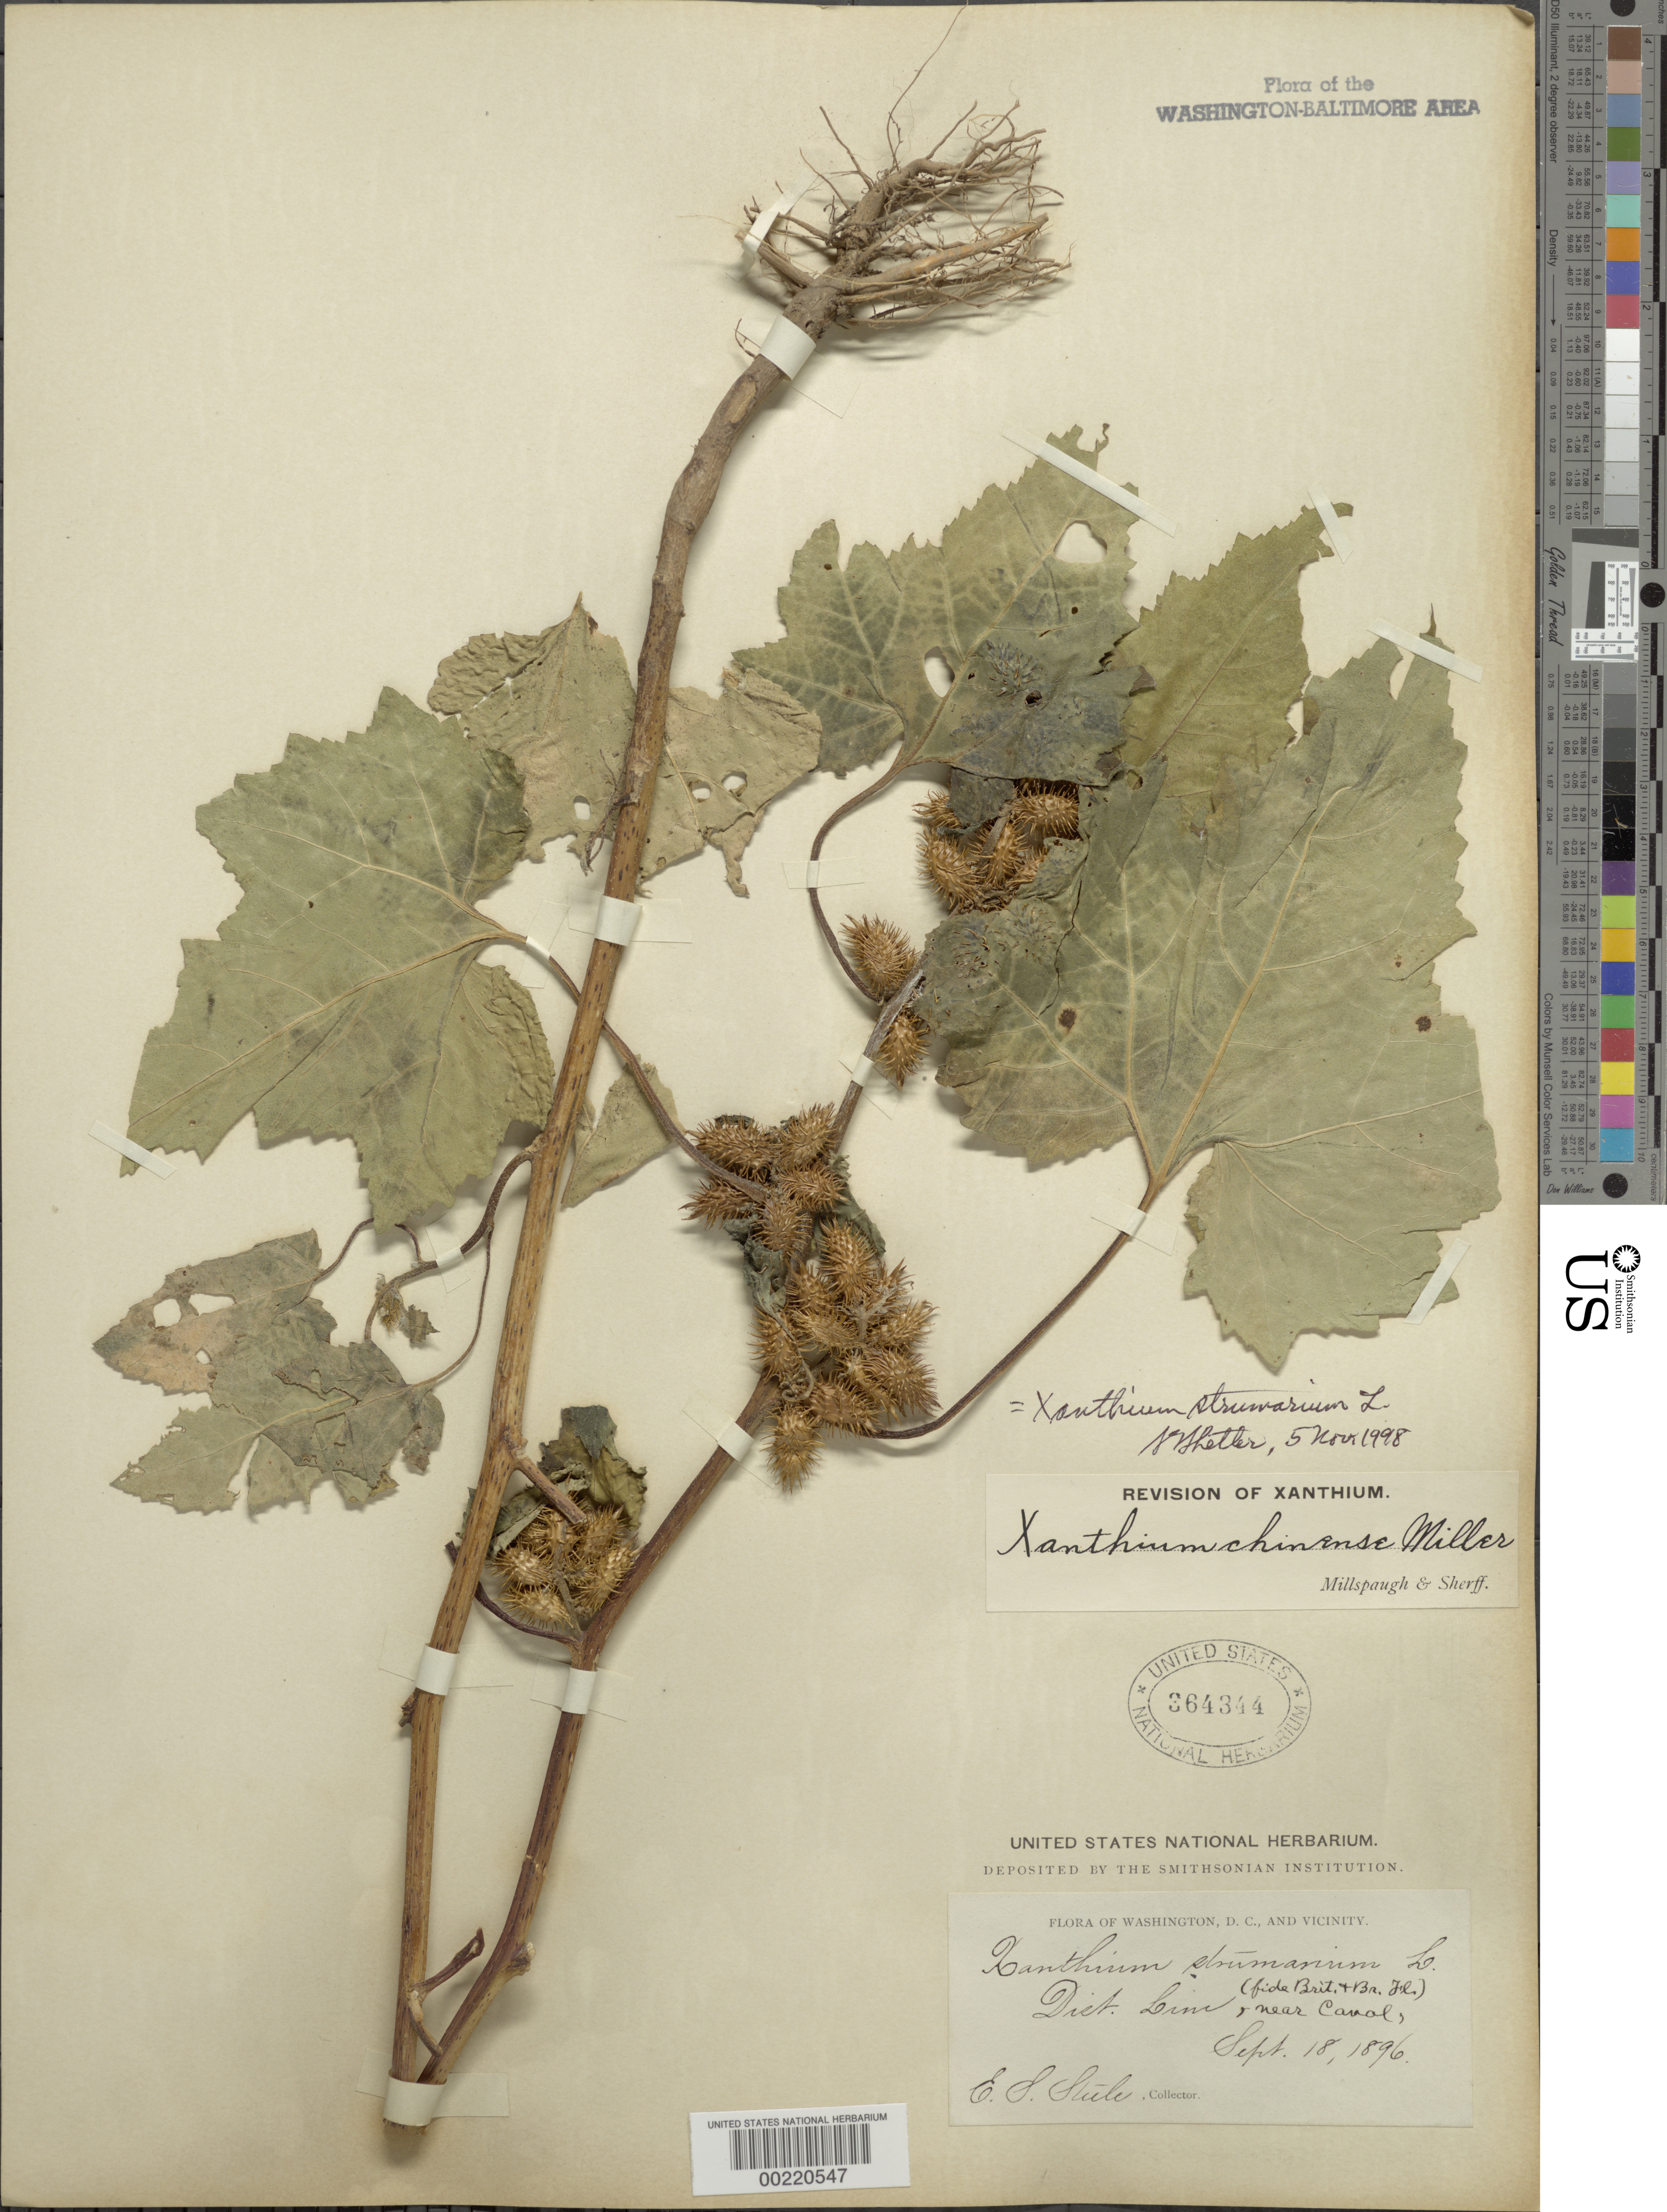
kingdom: Plantae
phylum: Tracheophyta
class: Magnoliopsida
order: Asterales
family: Asteraceae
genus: Xanthium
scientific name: Xanthium strumarium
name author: L.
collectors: E. Steele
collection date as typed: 18 Sep 1896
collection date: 1896-09-18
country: United States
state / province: District of Columbia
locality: District Line near Canal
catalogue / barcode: US 364344